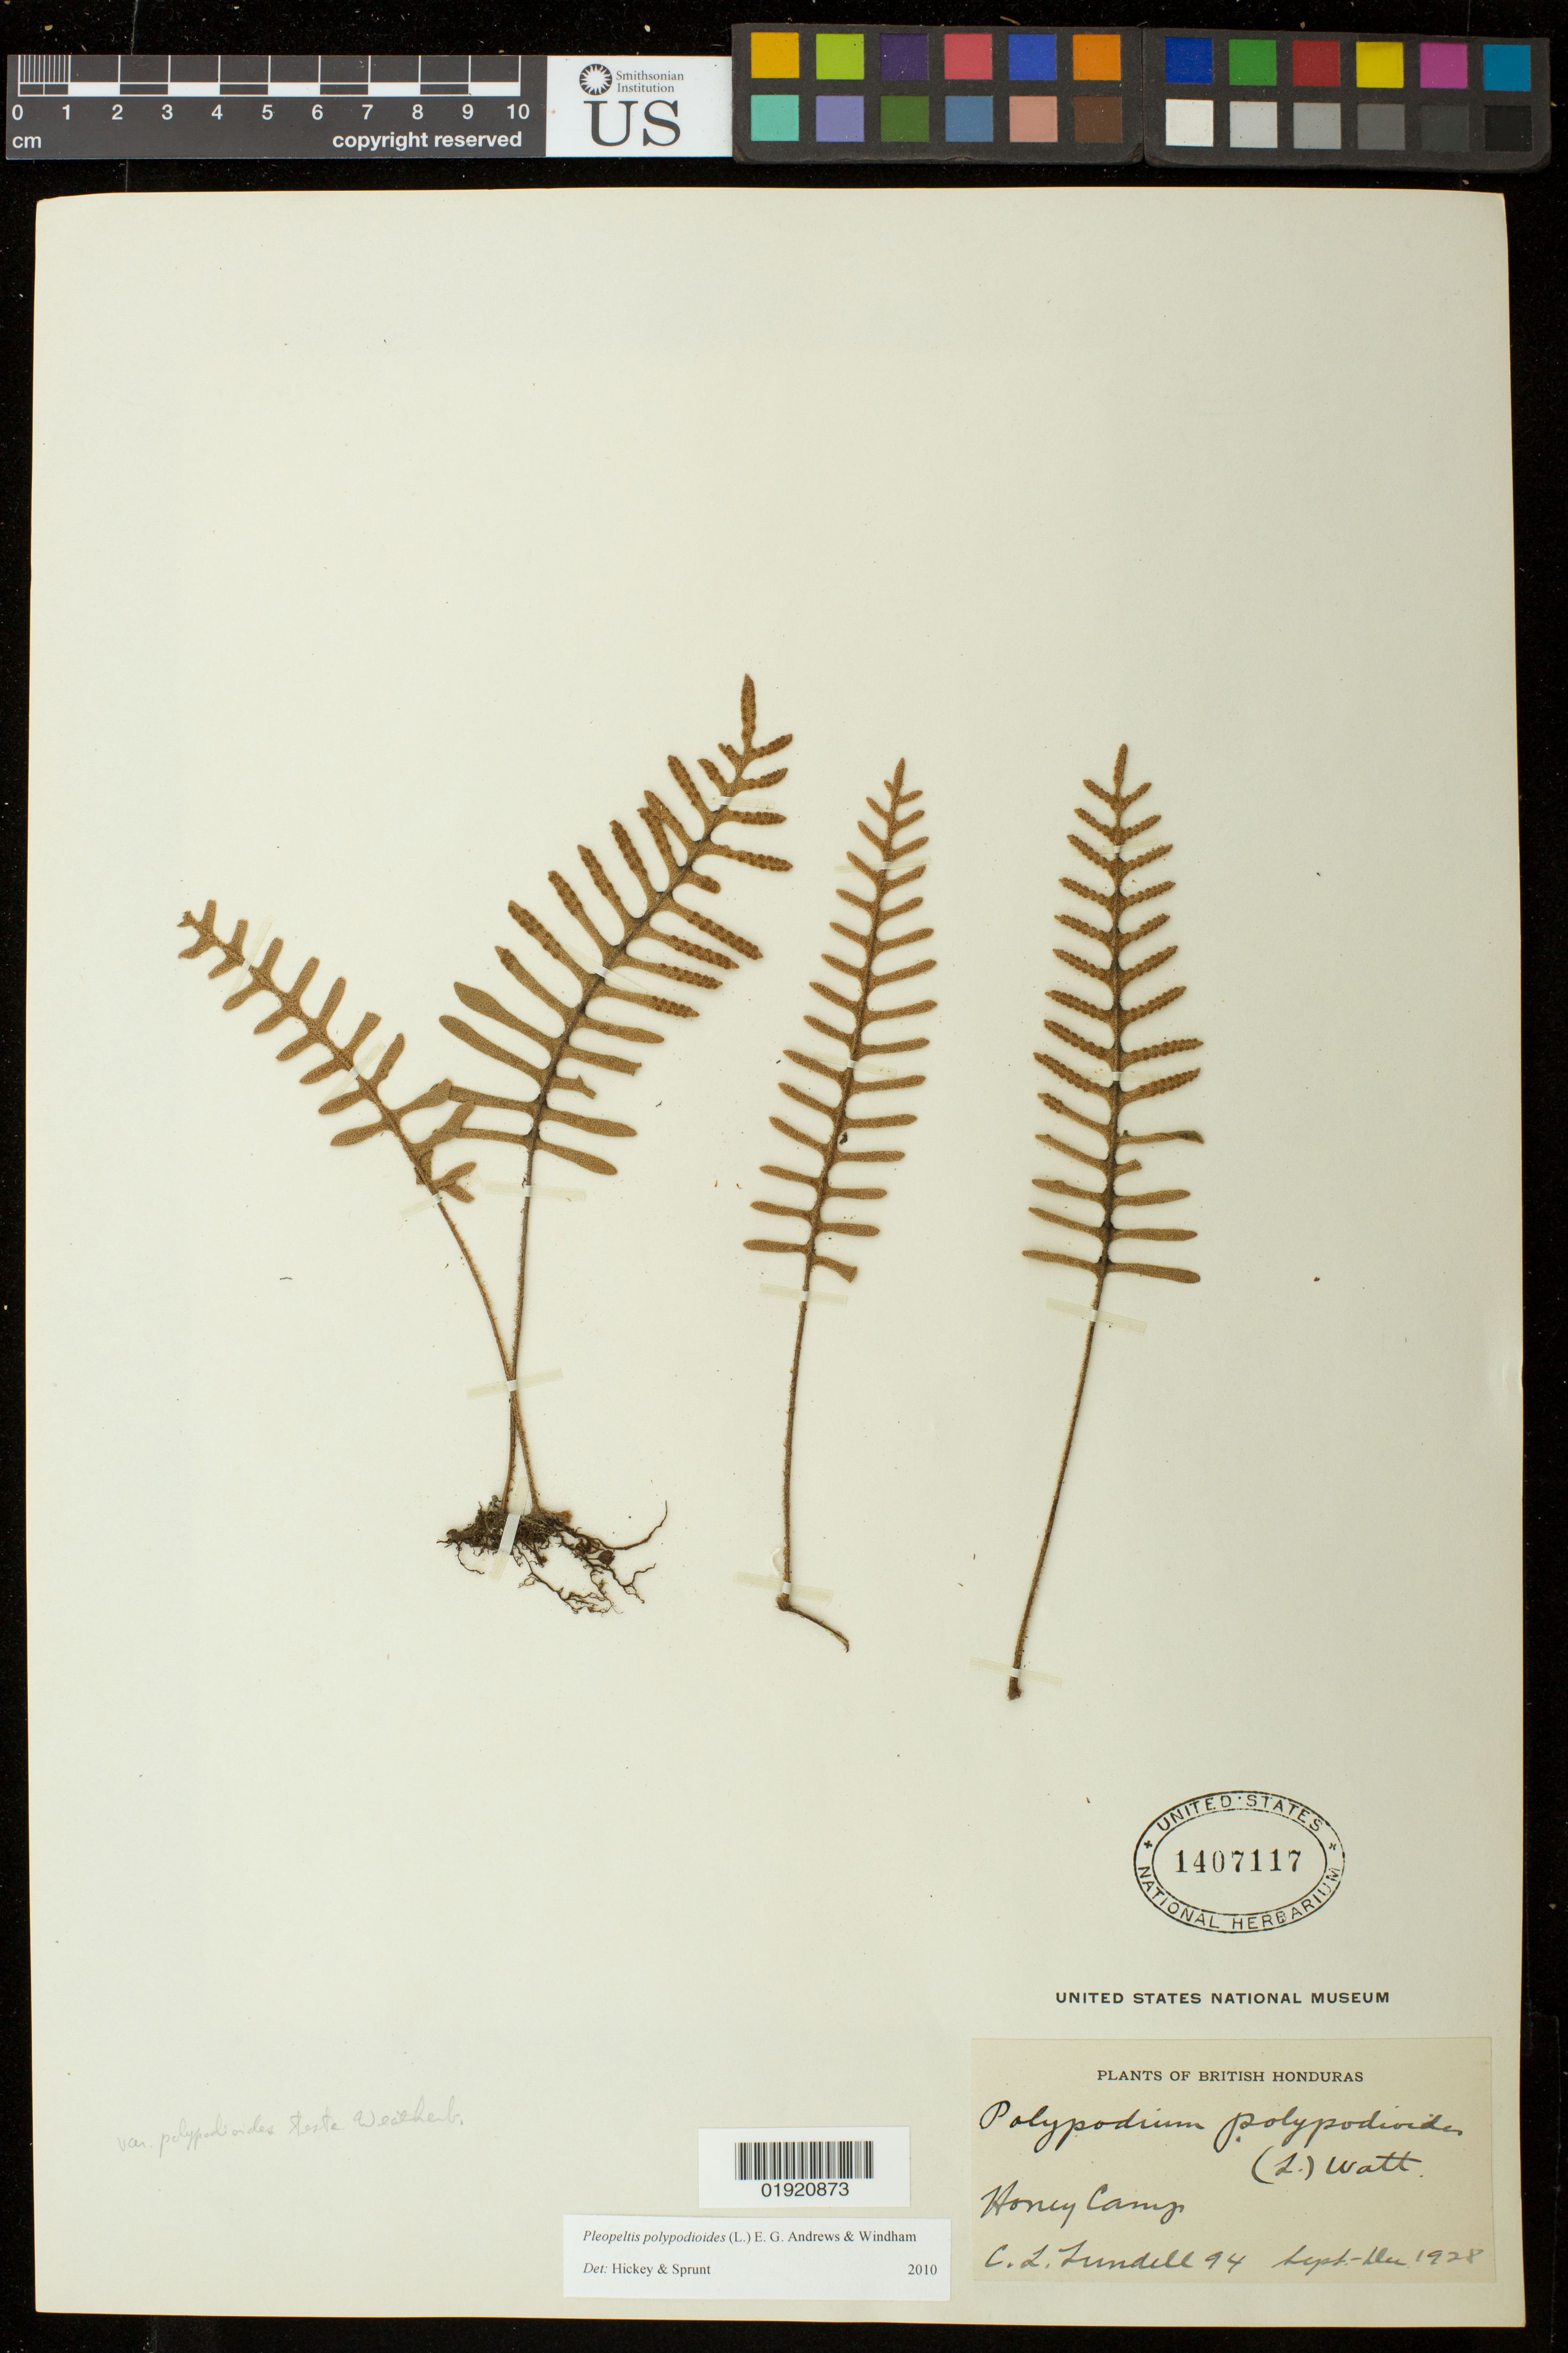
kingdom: Plantae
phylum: Tracheophyta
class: Polypodiopsida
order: Polypodiales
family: Polypodiaceae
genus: Pleopeltis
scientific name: Pleopeltis polypodioides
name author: (L.) E.G. Andrews & Windham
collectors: C. L. Lundell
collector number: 94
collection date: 1928-08/1928-12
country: Belize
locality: British Honduras. Honey Camp.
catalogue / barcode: US 1407117